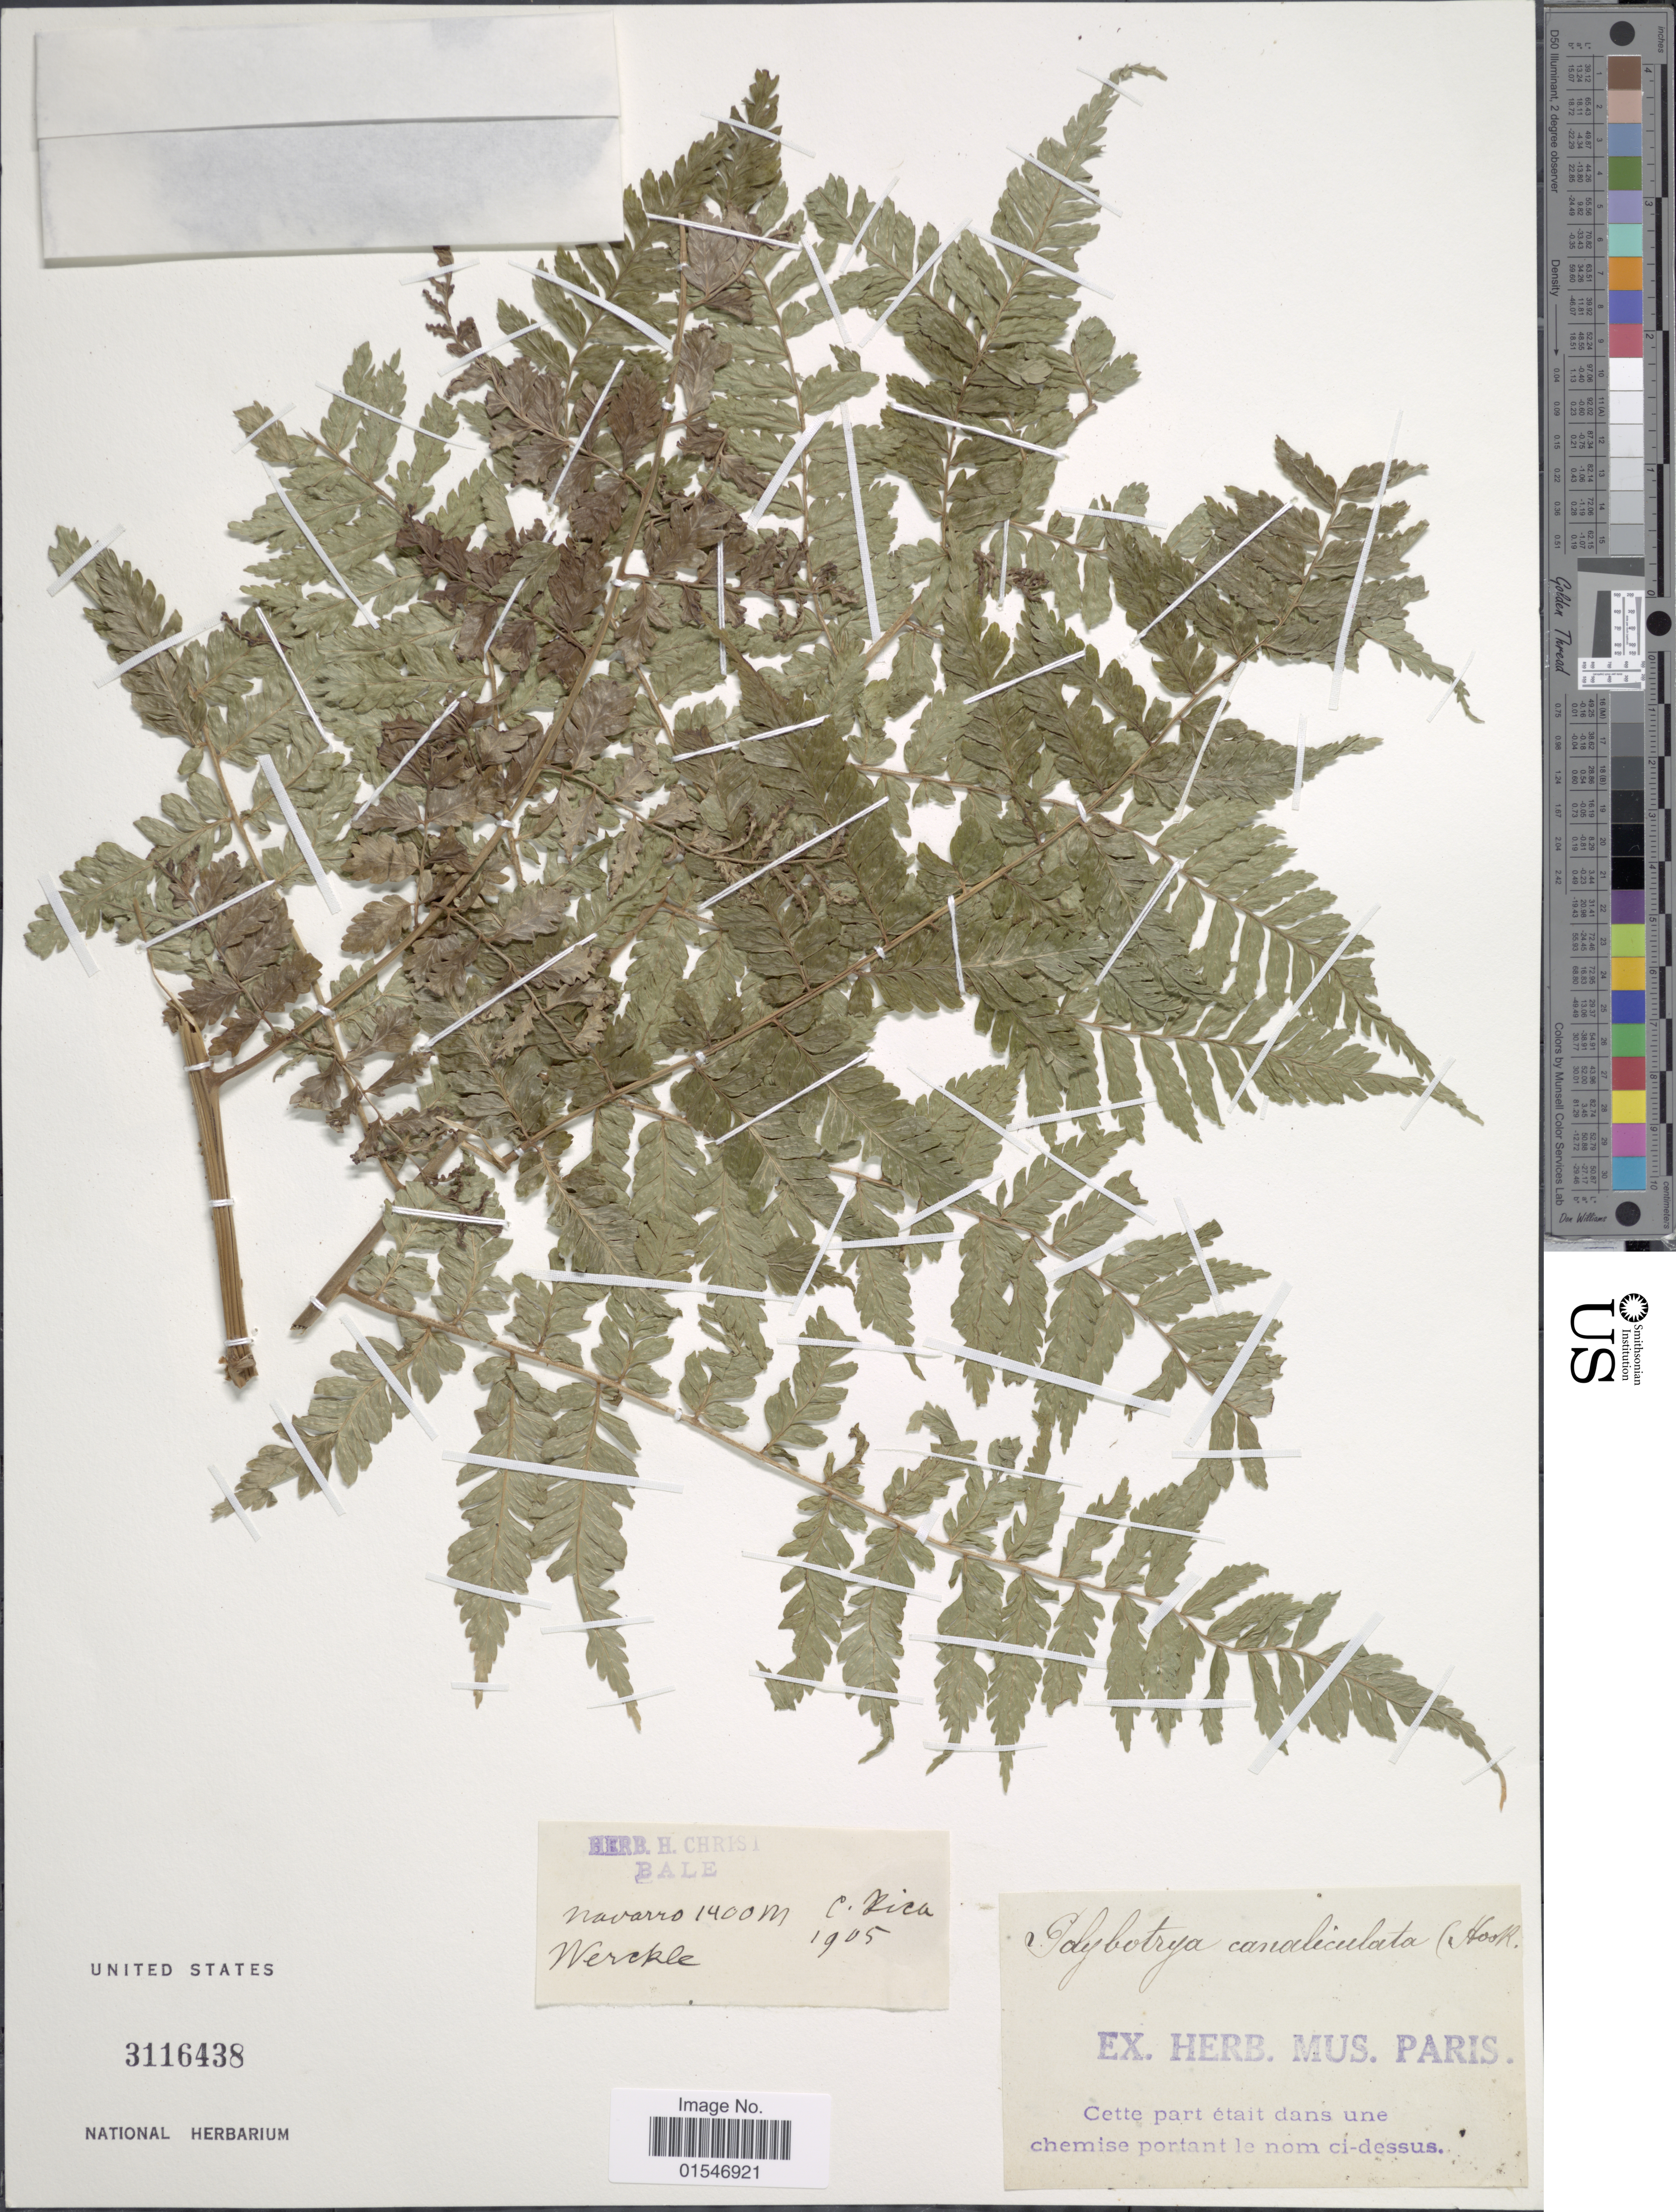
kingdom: Plantae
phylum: Tracheophyta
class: Polypodiopsida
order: Polypodiales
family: Dryopteridaceae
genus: Polybotrya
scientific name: Polybotrya alfredii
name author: Brade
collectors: Wercklé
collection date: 1905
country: Costa Rica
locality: Navarro, C. Rica.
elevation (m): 1400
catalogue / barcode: US 3116438